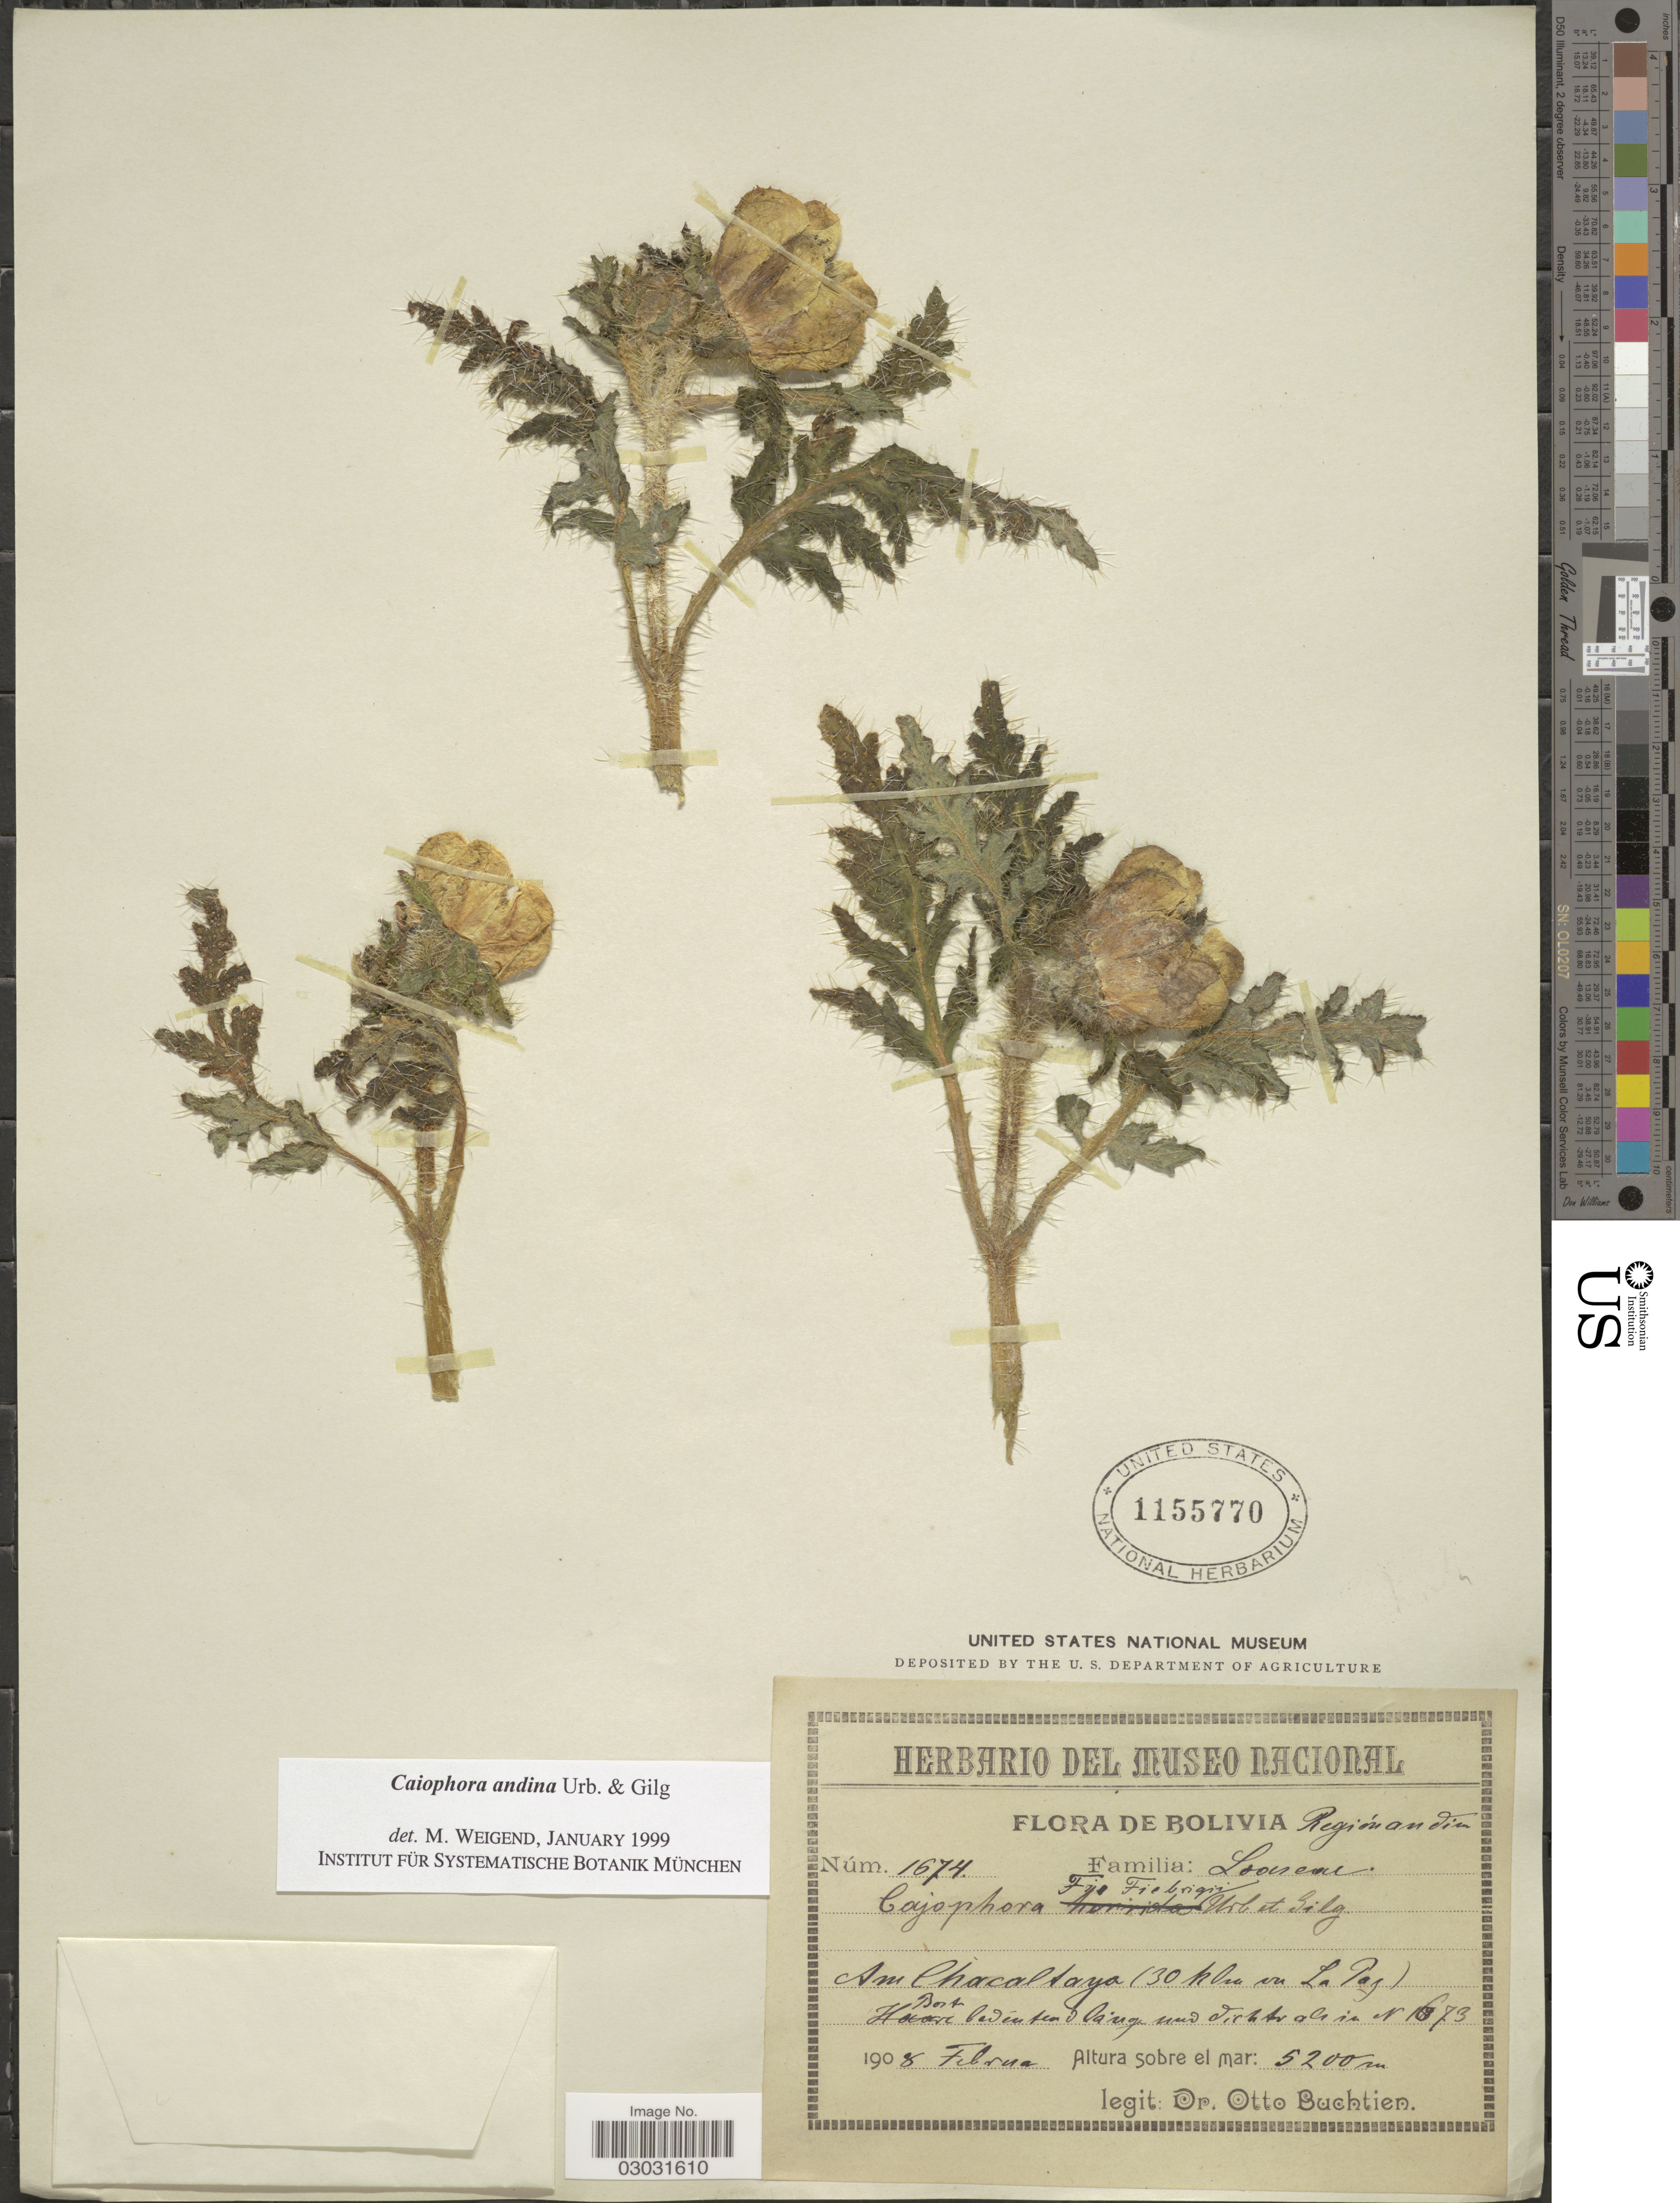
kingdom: Plantae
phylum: Tracheophyta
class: Magnoliopsida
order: Cornales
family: Loasaceae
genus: Caiophora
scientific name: Caiophora andina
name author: Urb. & Gilg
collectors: O. Buchtien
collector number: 1674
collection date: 1908-02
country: Bolivia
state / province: La Paz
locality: Región andina. Am Chacaltaya (30 klm von La Paz).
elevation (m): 5200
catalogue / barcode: US 1155770